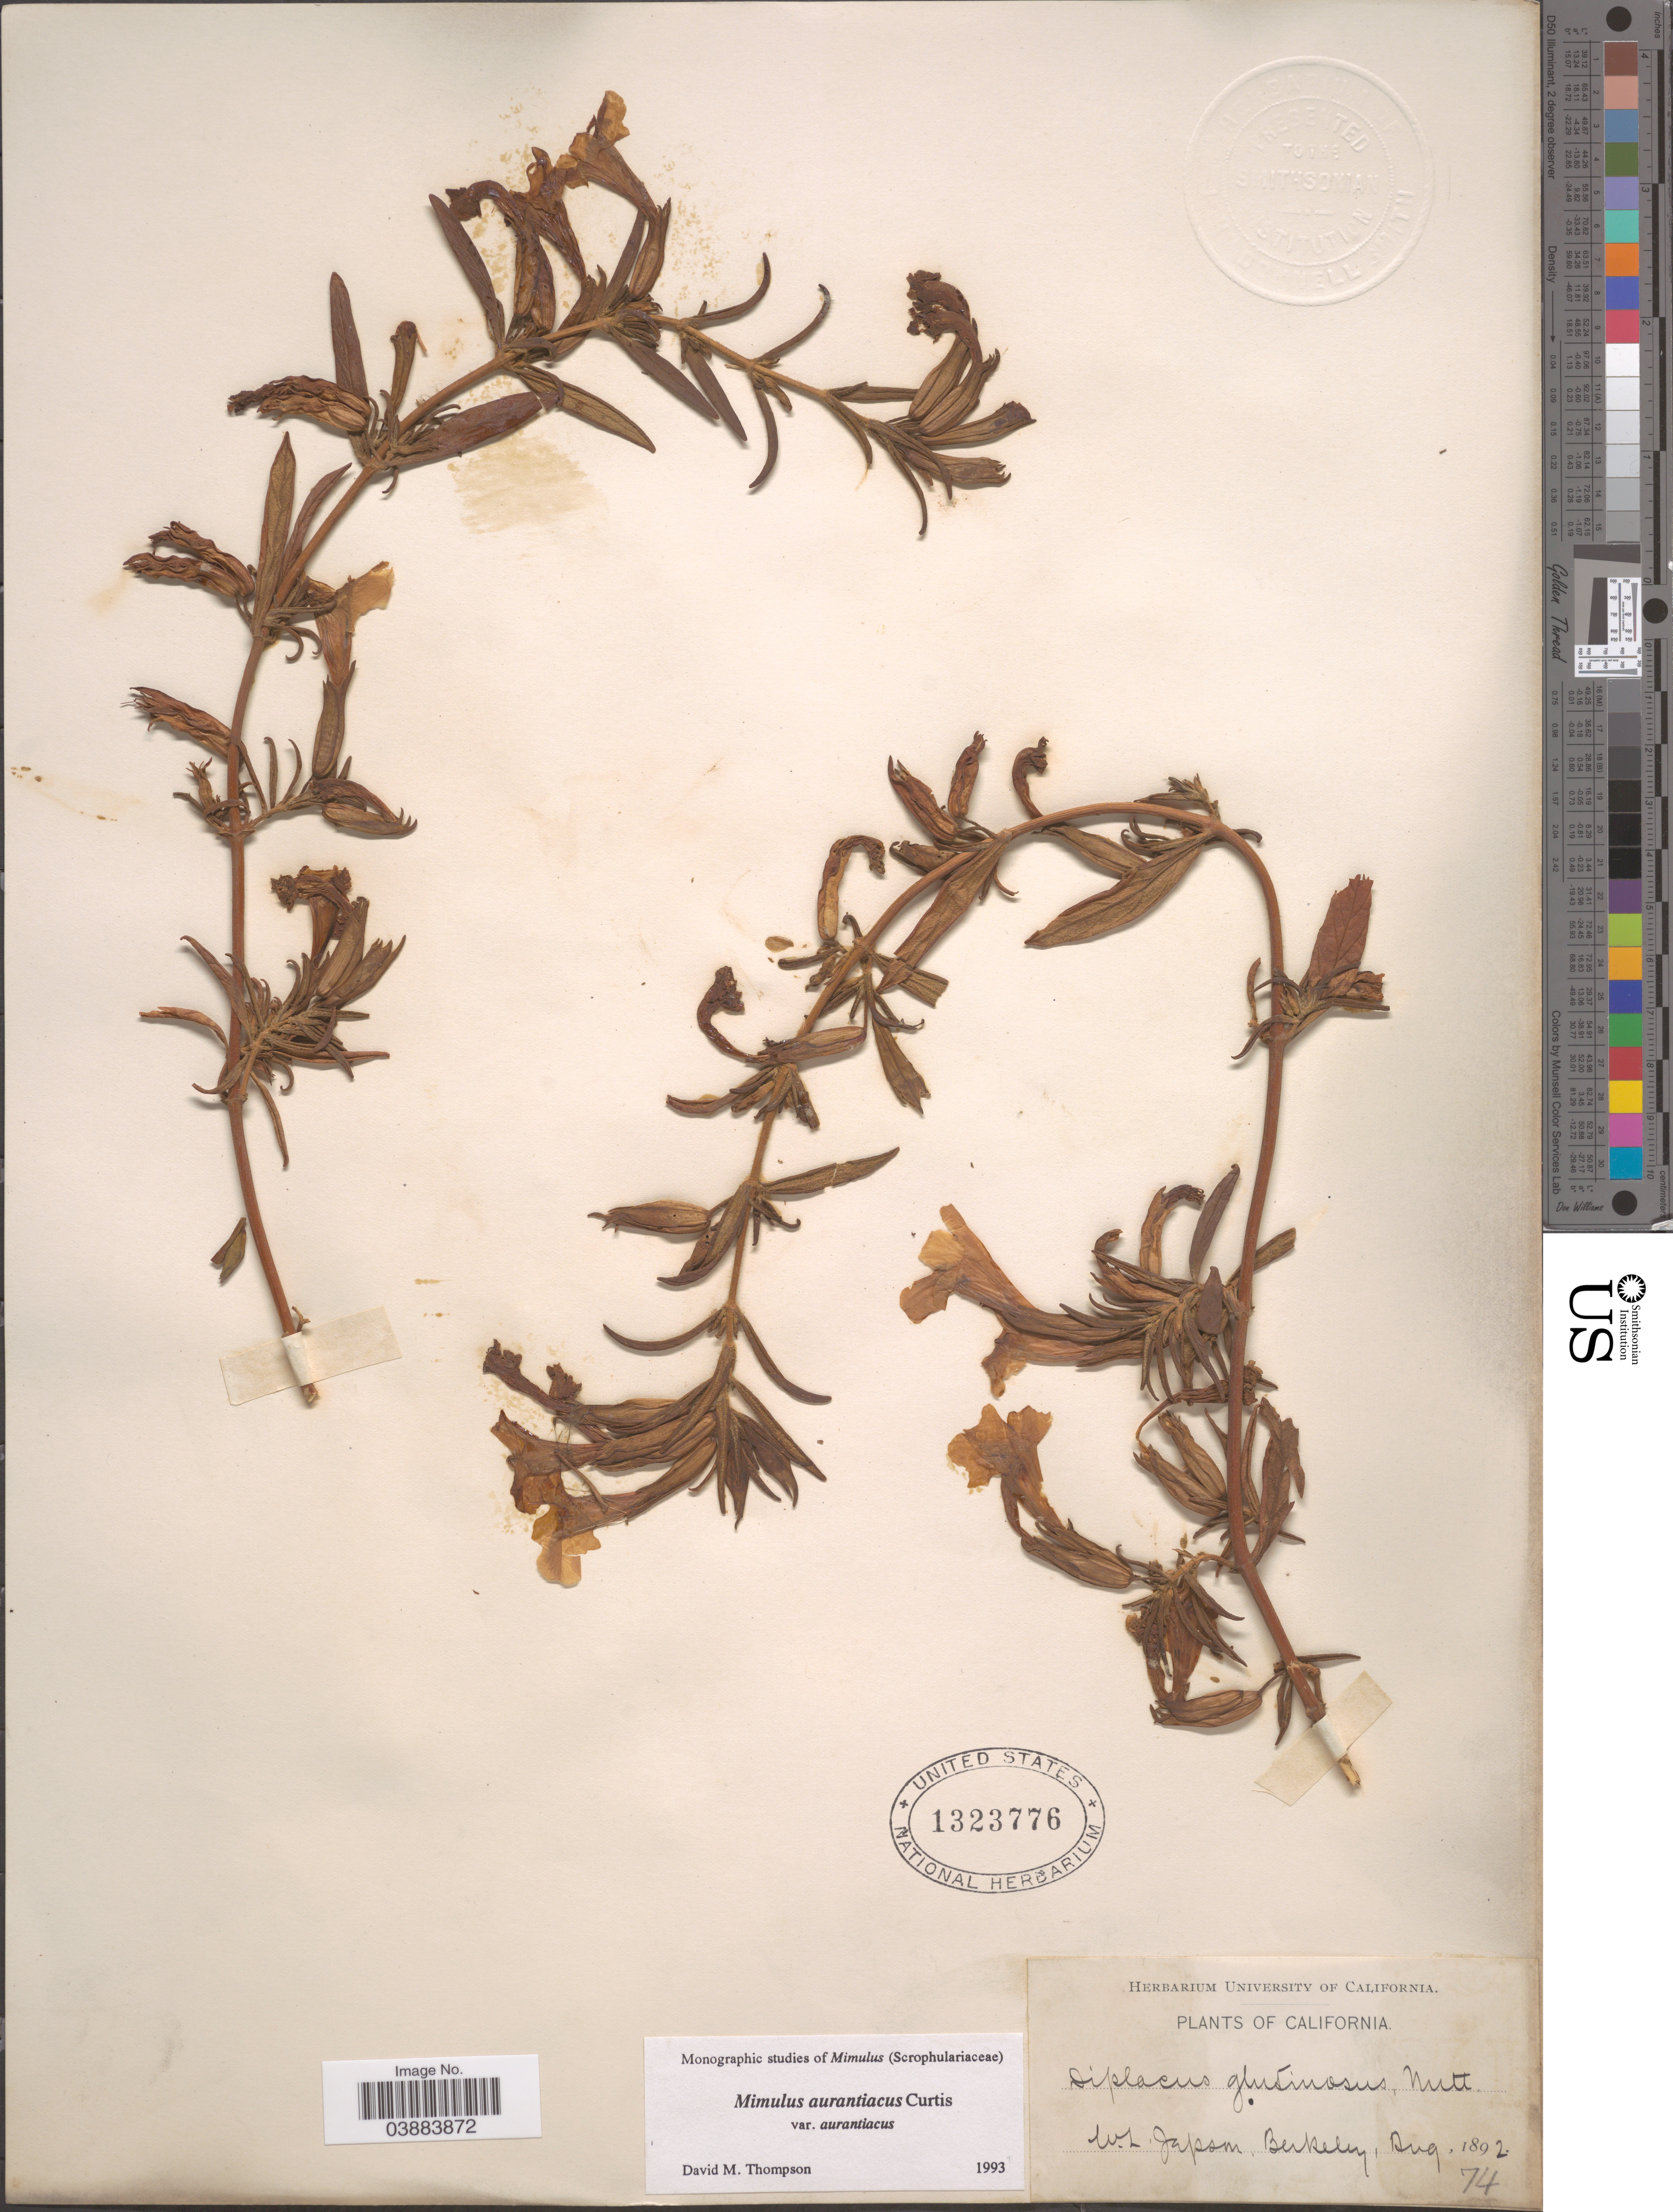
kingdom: Plantae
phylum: Tracheophyta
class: Magnoliopsida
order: Lamiales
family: Phrymaceae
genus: Diplacus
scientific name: Diplacus aurantiacus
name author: (Curtis) Jeps.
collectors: W. L. Jepson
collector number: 74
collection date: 1892-08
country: United States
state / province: California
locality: Berkely.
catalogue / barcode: US 1323776